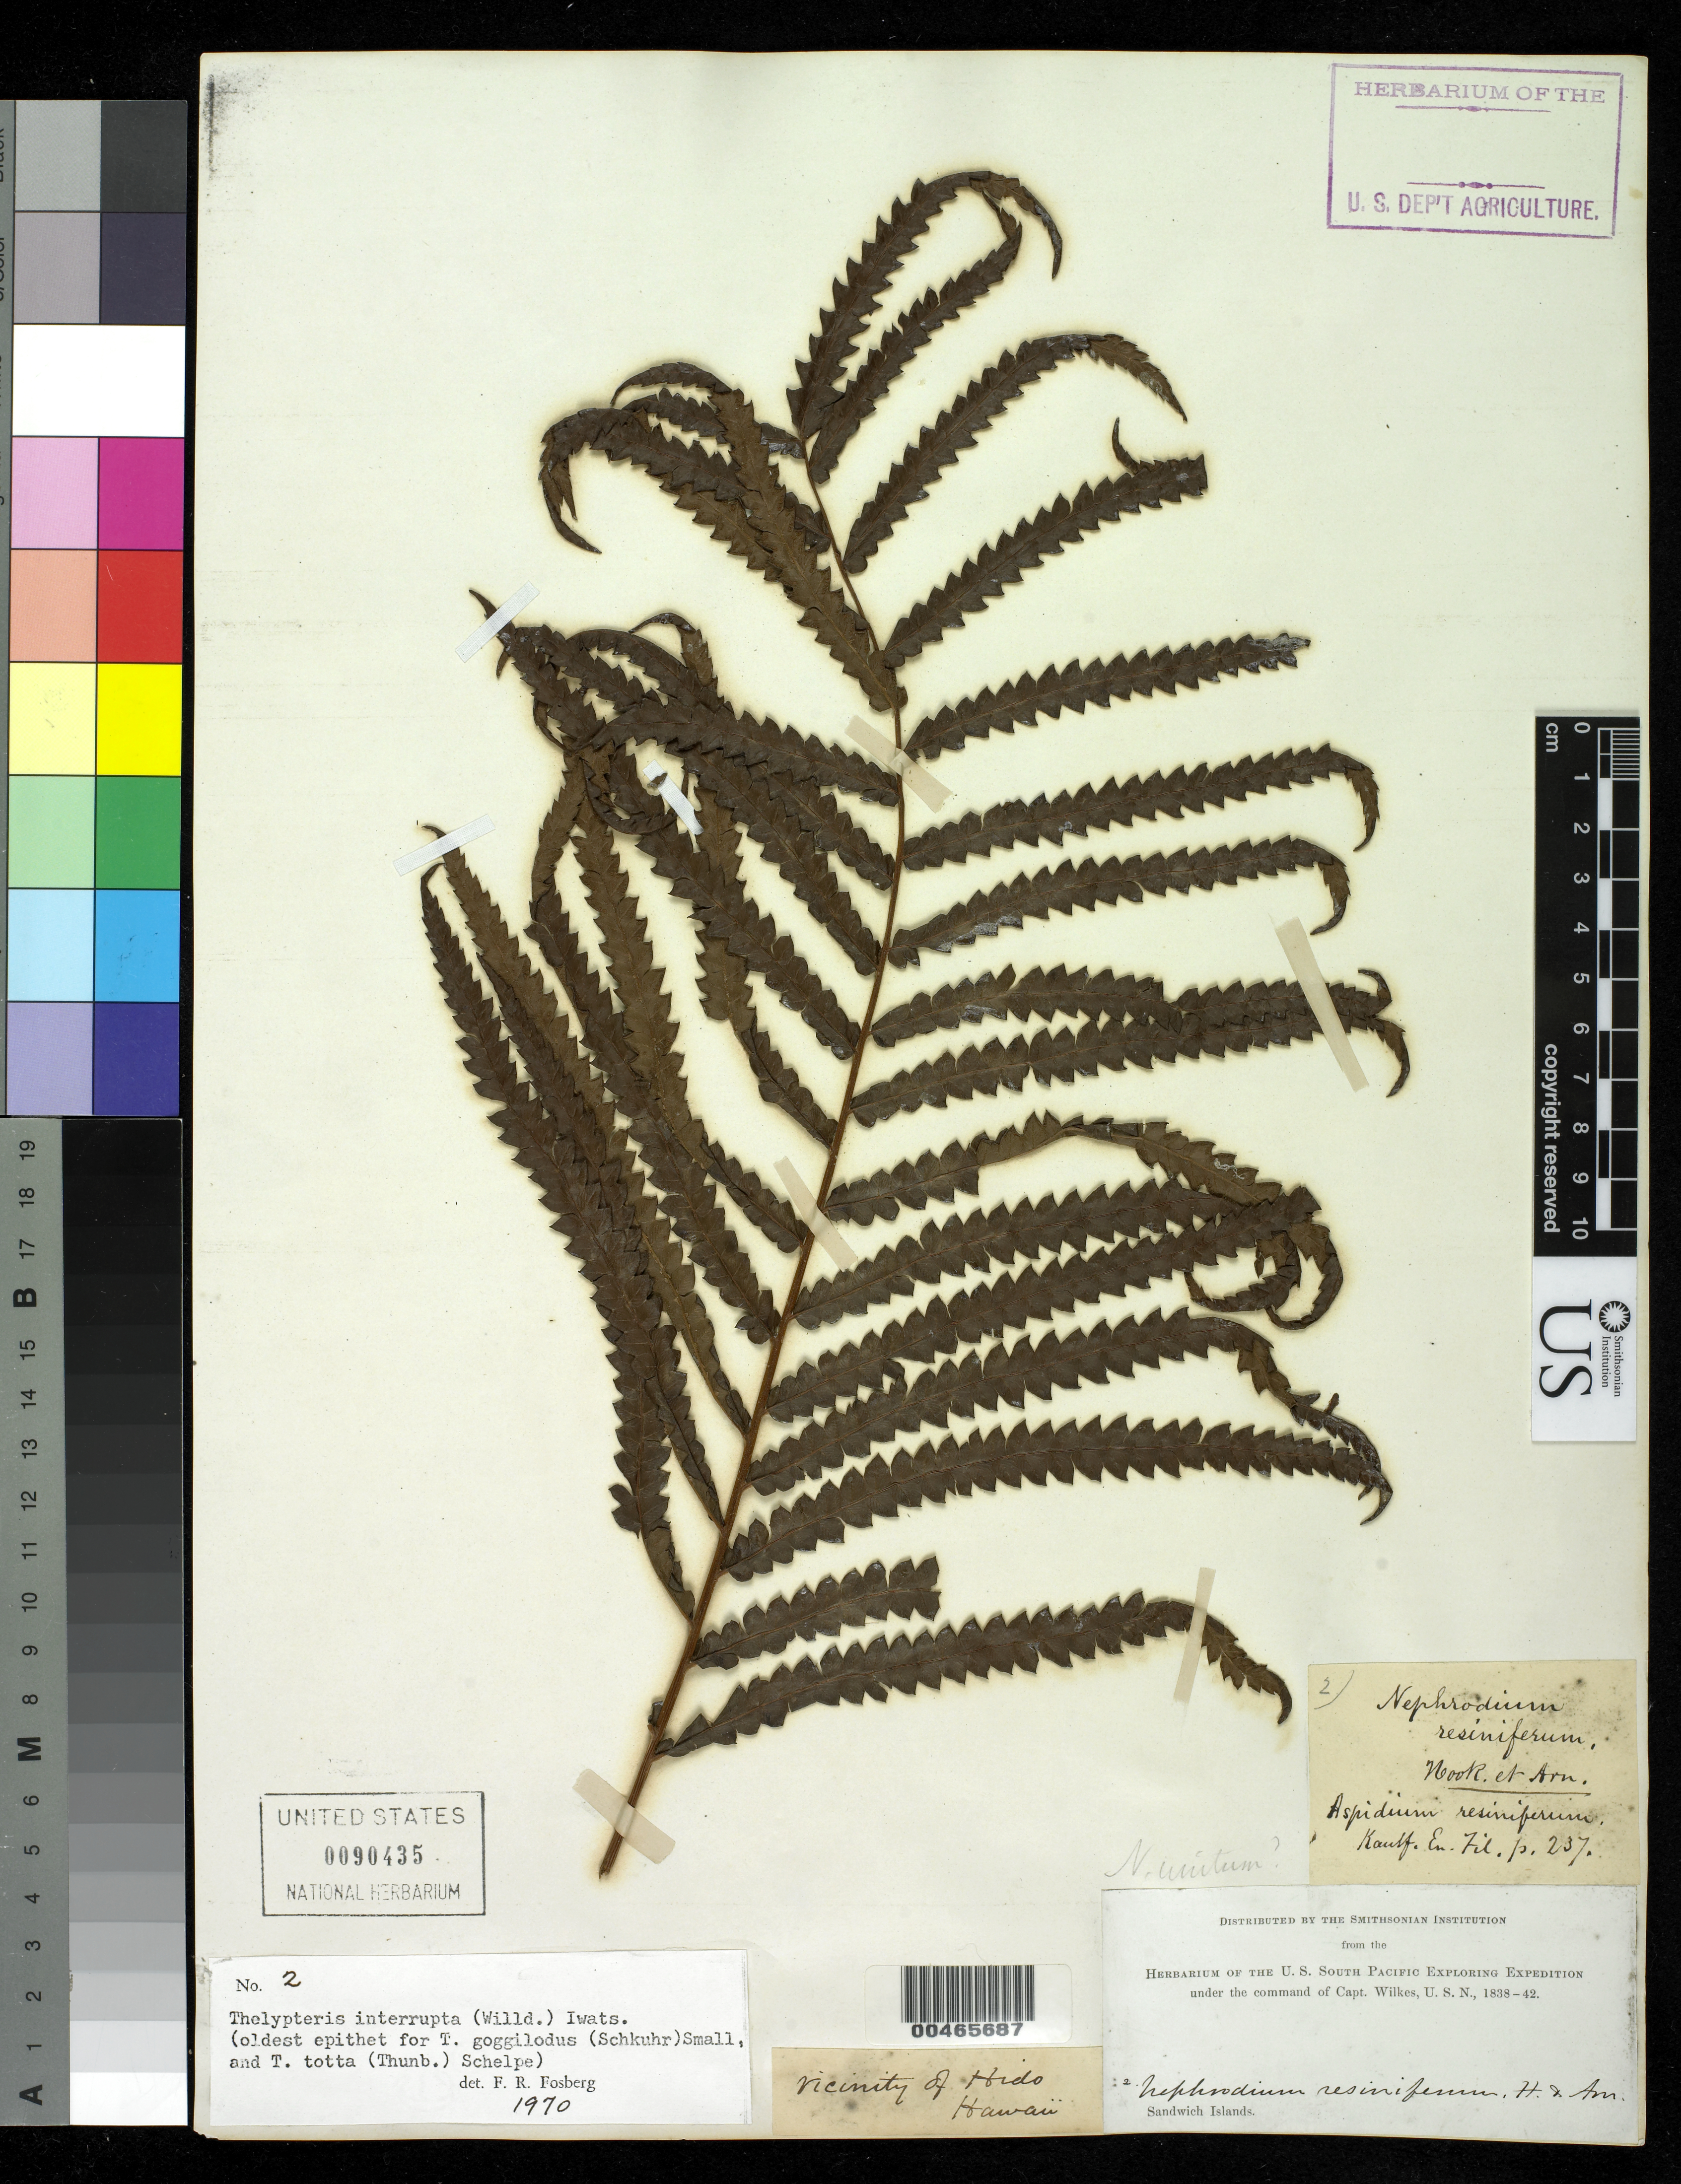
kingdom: Plantae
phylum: Tracheophyta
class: Polypodiopsida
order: Polypodiales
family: Thelypteridaceae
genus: Cyclosorus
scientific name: Cyclosorus interruptus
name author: (Willd.) H. Itô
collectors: Wilkes Explor. Exped.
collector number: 2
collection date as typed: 1838 to -- --- 1842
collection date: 1838/1842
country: United States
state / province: Hawaii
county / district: Hawaii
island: Hawaii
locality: Vicinity of Hielo, Sandwich Islands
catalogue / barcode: US 90435